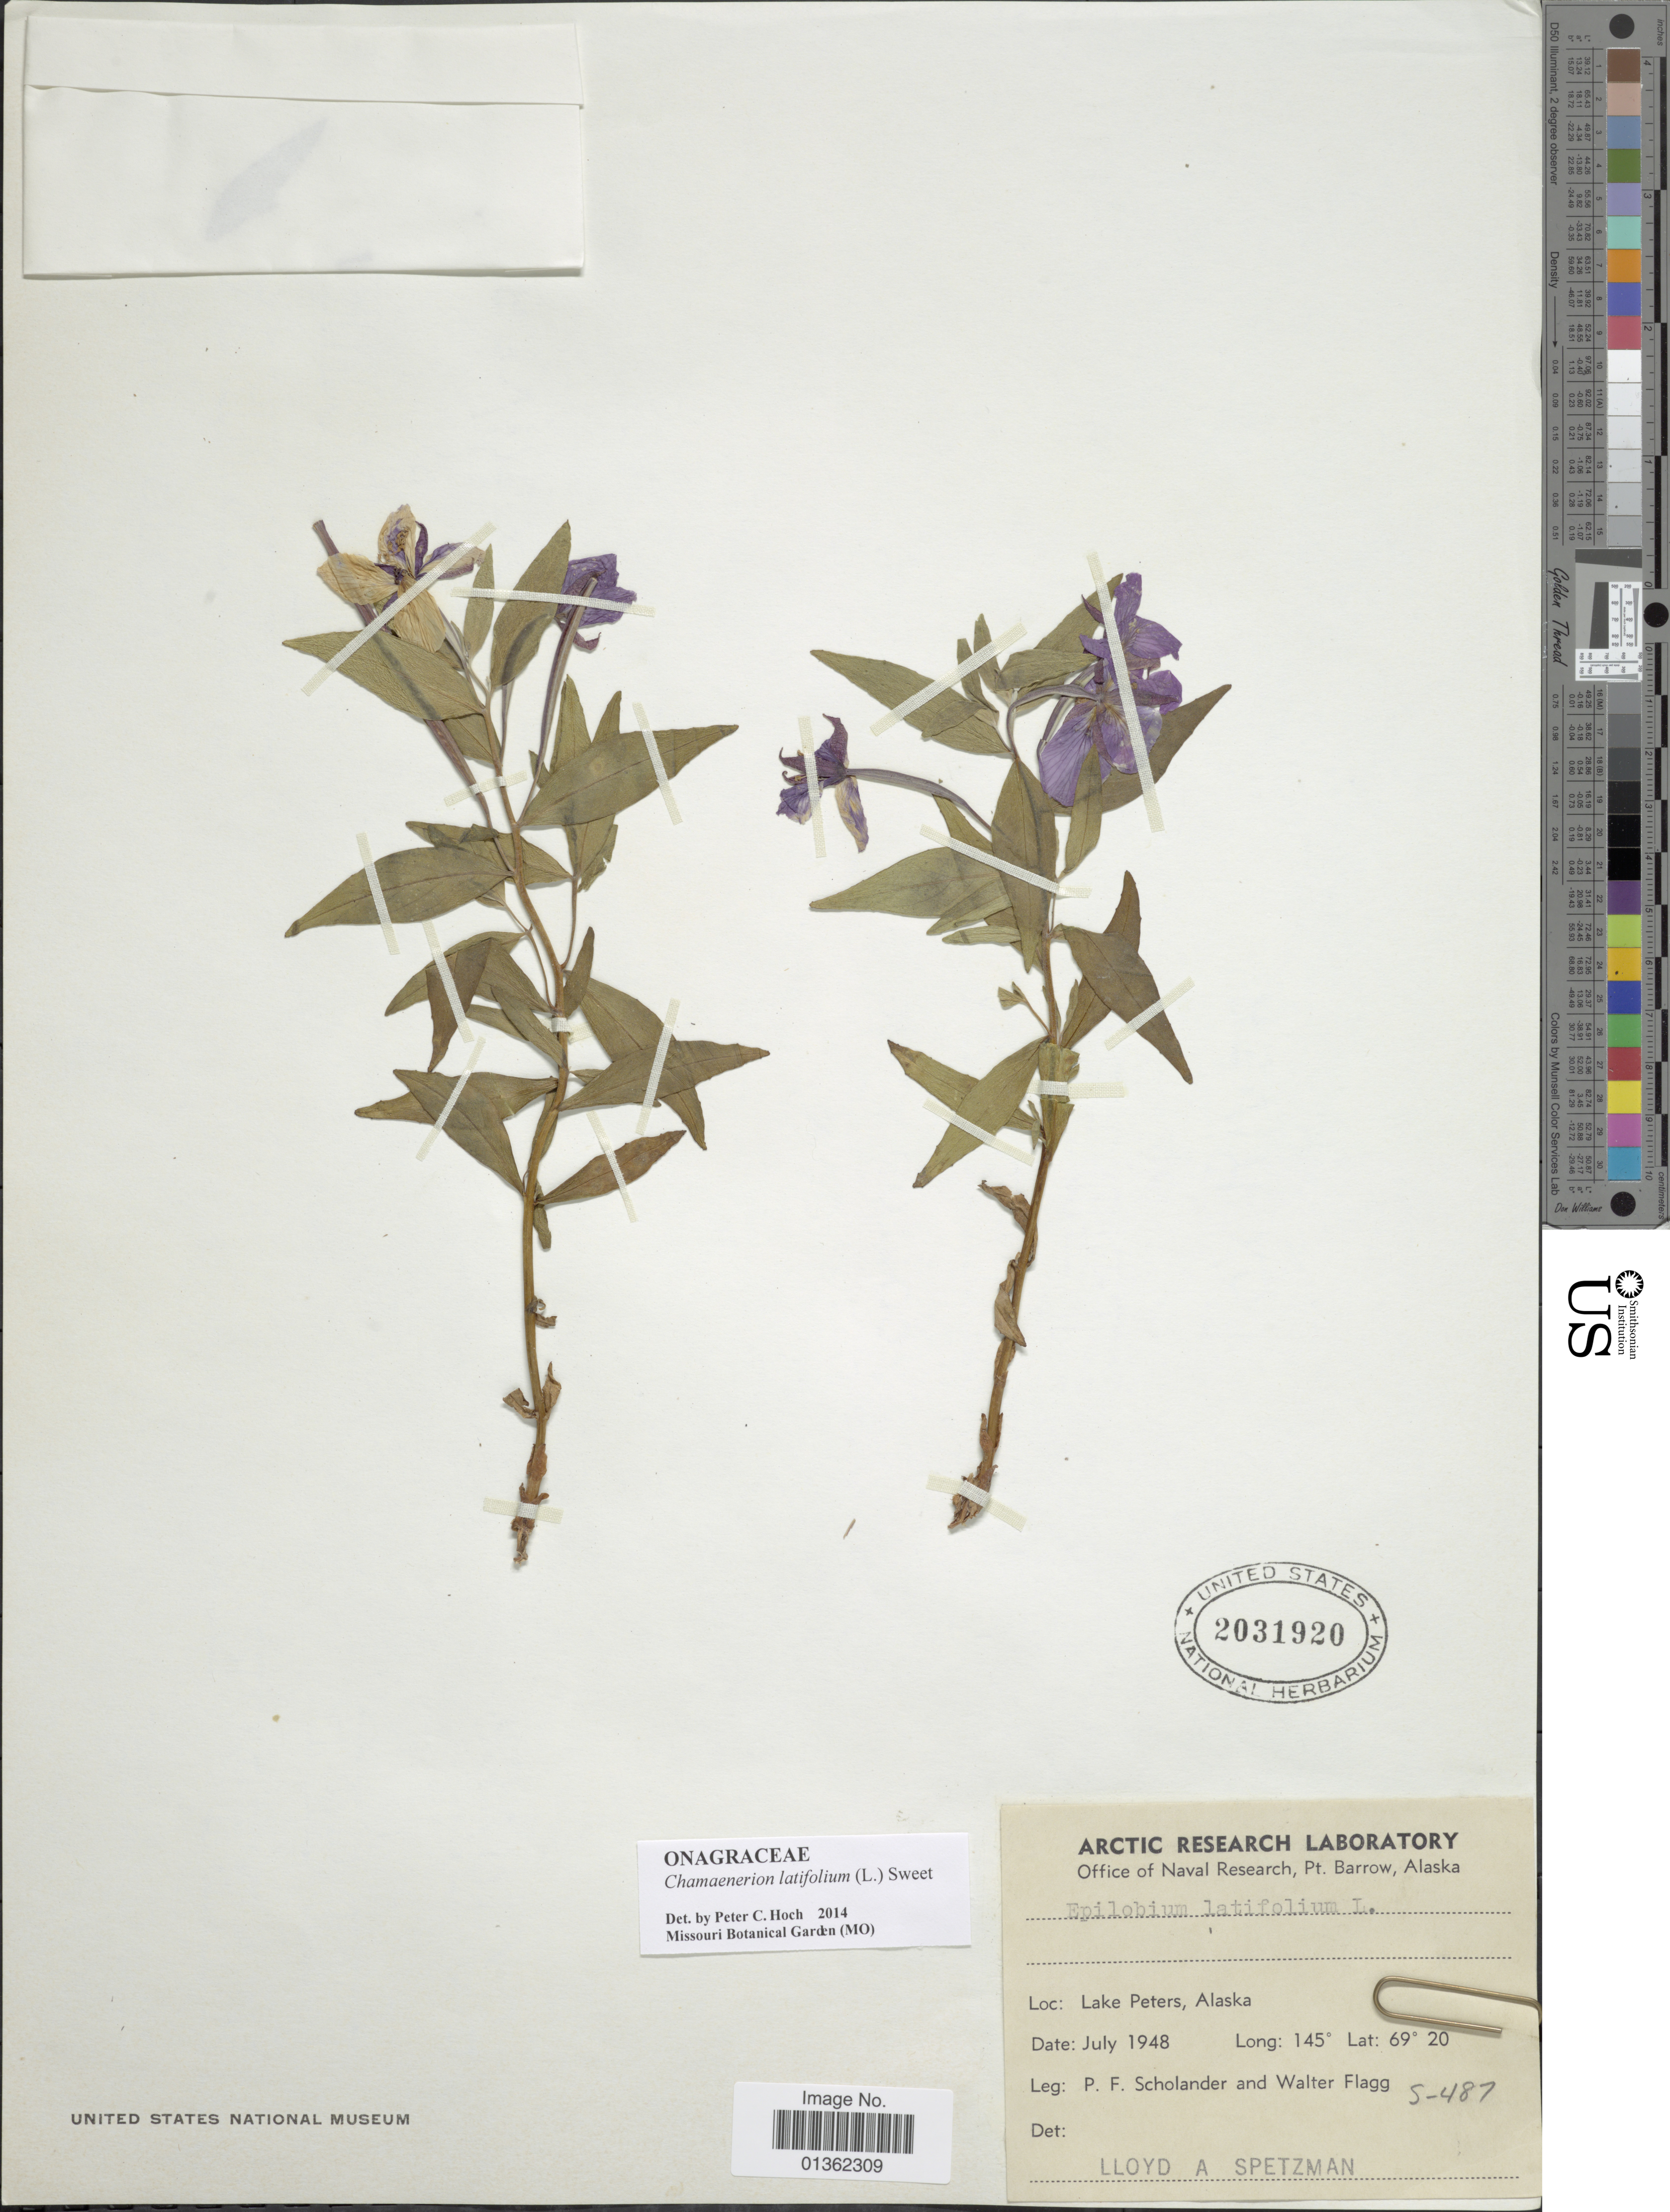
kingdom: Plantae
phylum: Tracheophyta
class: Magnoliopsida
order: Myrtales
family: Onagraceae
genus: Chamaenerion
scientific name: Chamaenerion latifolium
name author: (L.) Th. Fr. & Lange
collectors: P. Scholander & W. Flagg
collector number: S-487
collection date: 1948-07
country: United States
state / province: Alaska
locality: Lake Peters.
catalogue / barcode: US 2031920